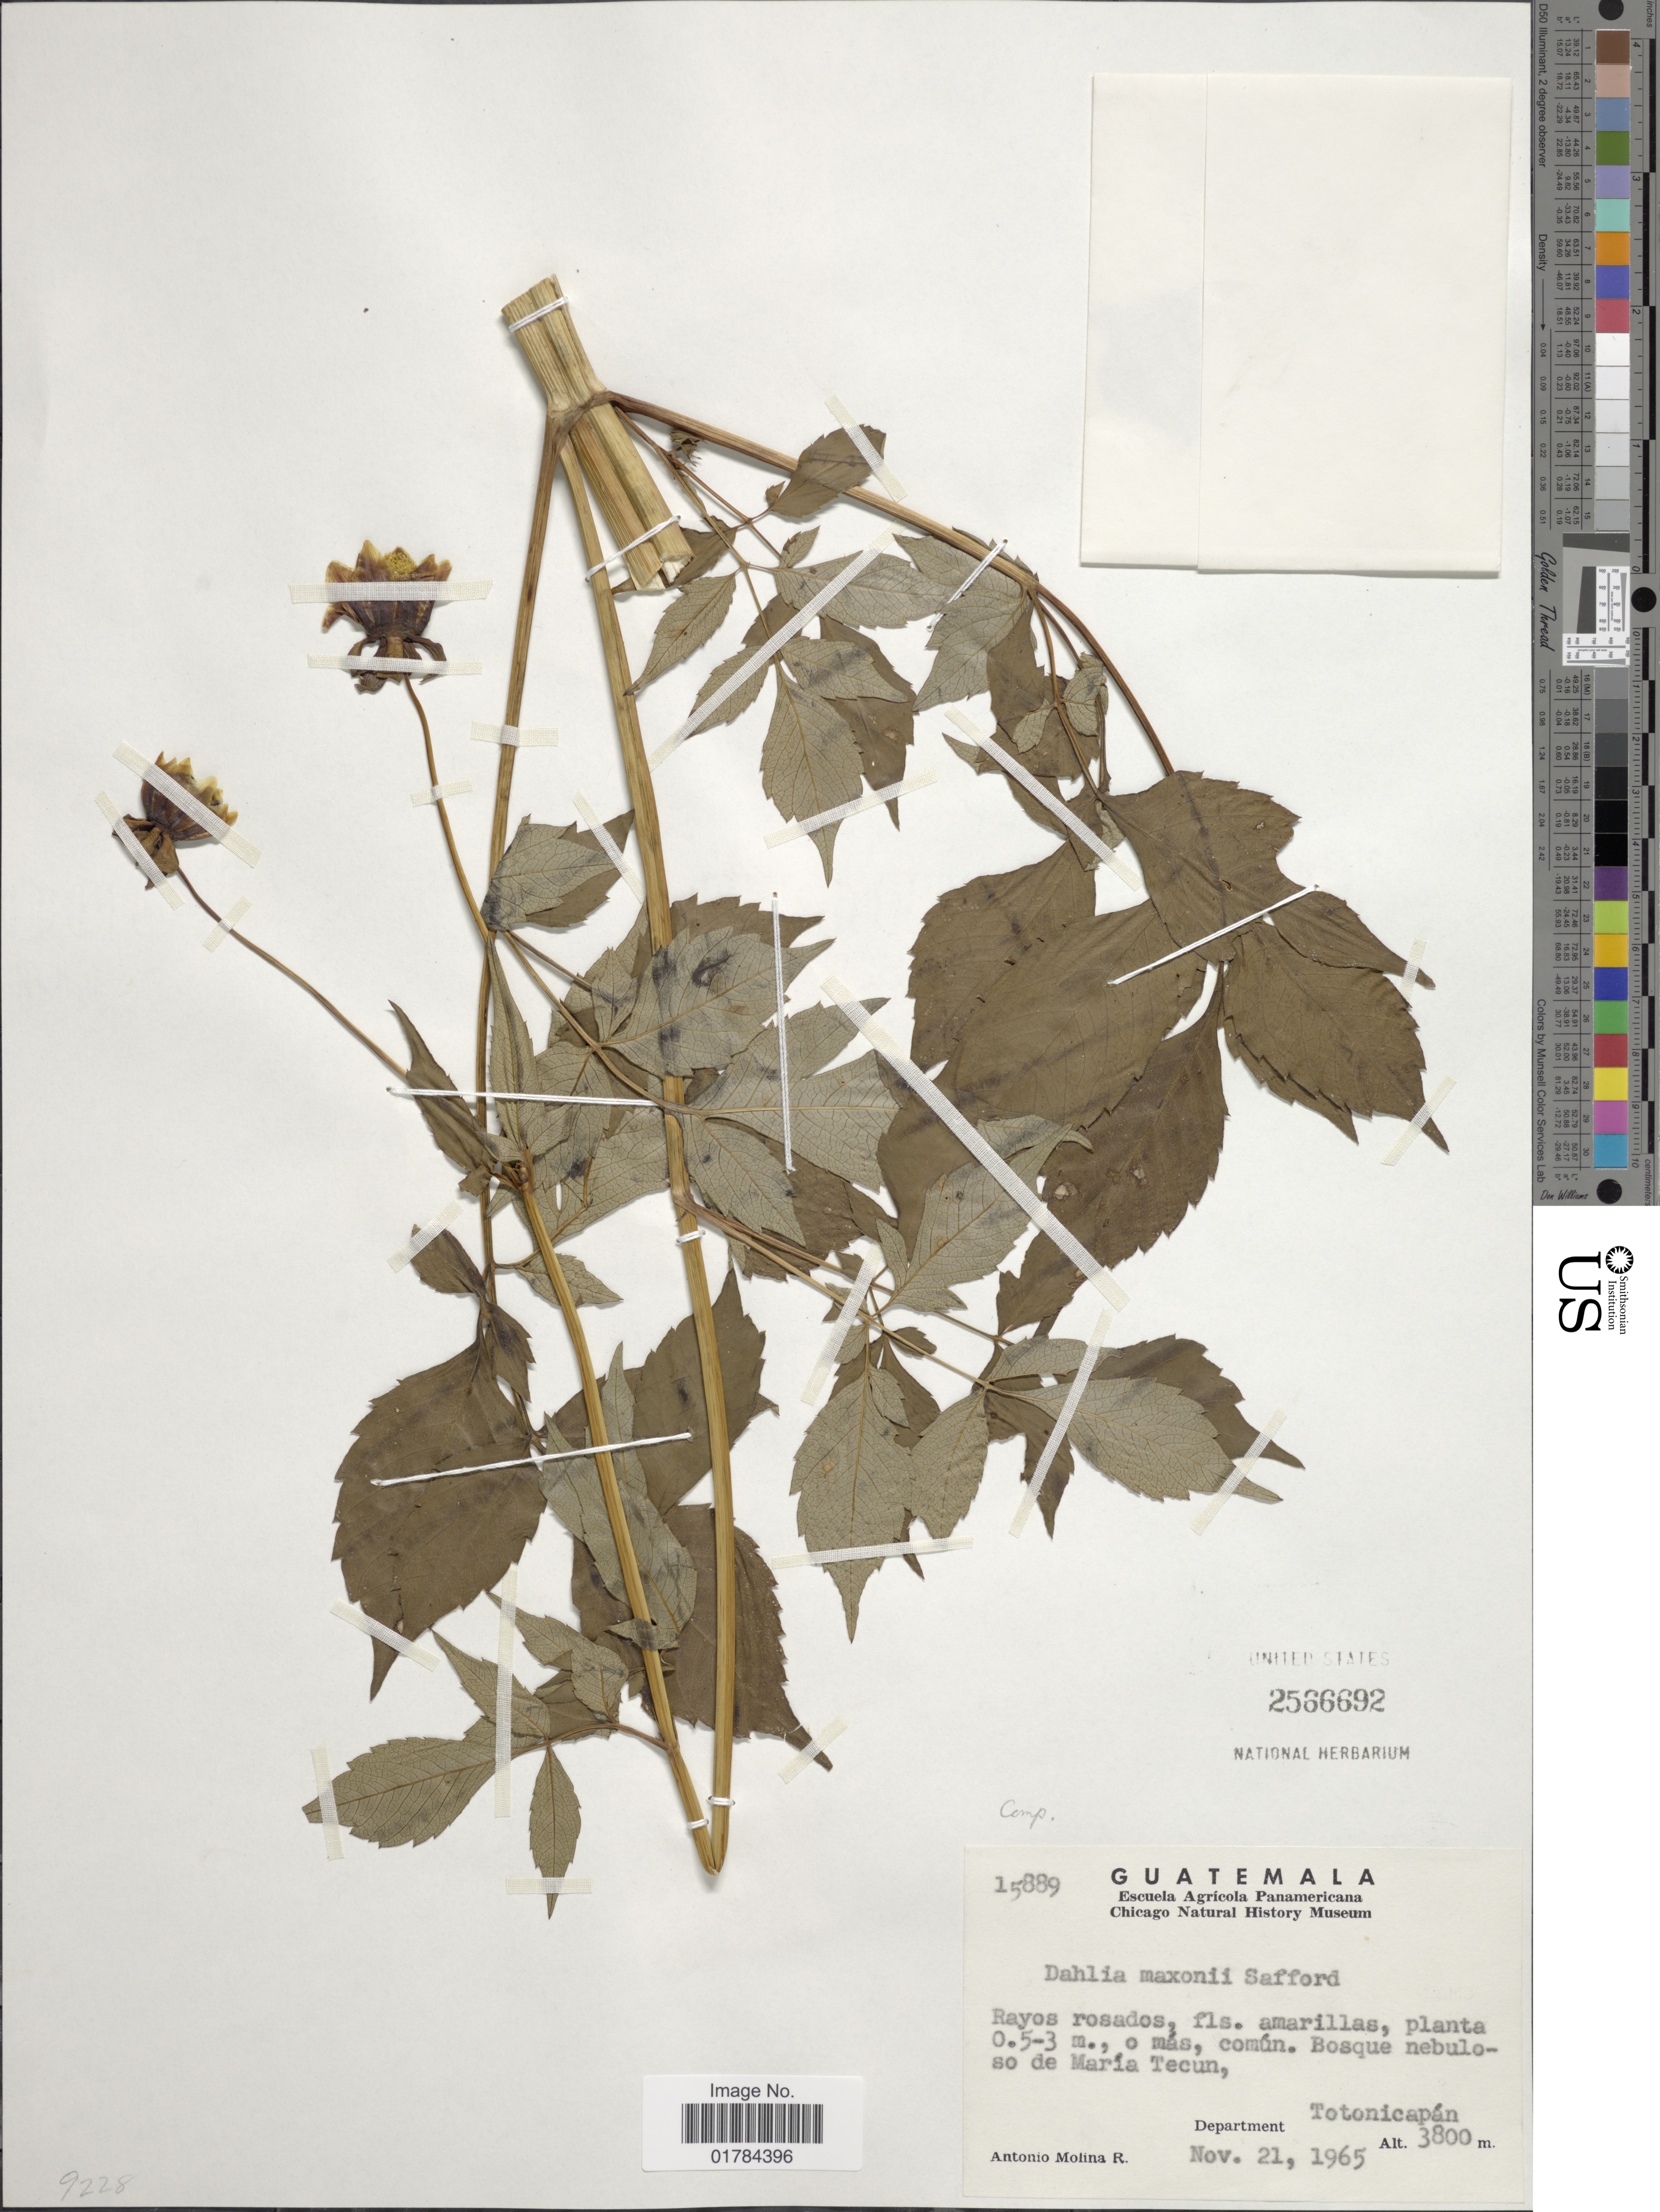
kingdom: Plantae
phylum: Tracheophyta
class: Magnoliopsida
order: Asterales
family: Asteraceae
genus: Dahlia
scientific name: Dahlia maxonii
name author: Saff.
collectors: A. Molina R.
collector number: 15889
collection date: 1965-11-21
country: Guatemala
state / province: Totonicapan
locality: Bosque nebuloso de Maria Tecun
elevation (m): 3800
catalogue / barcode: US 2566692